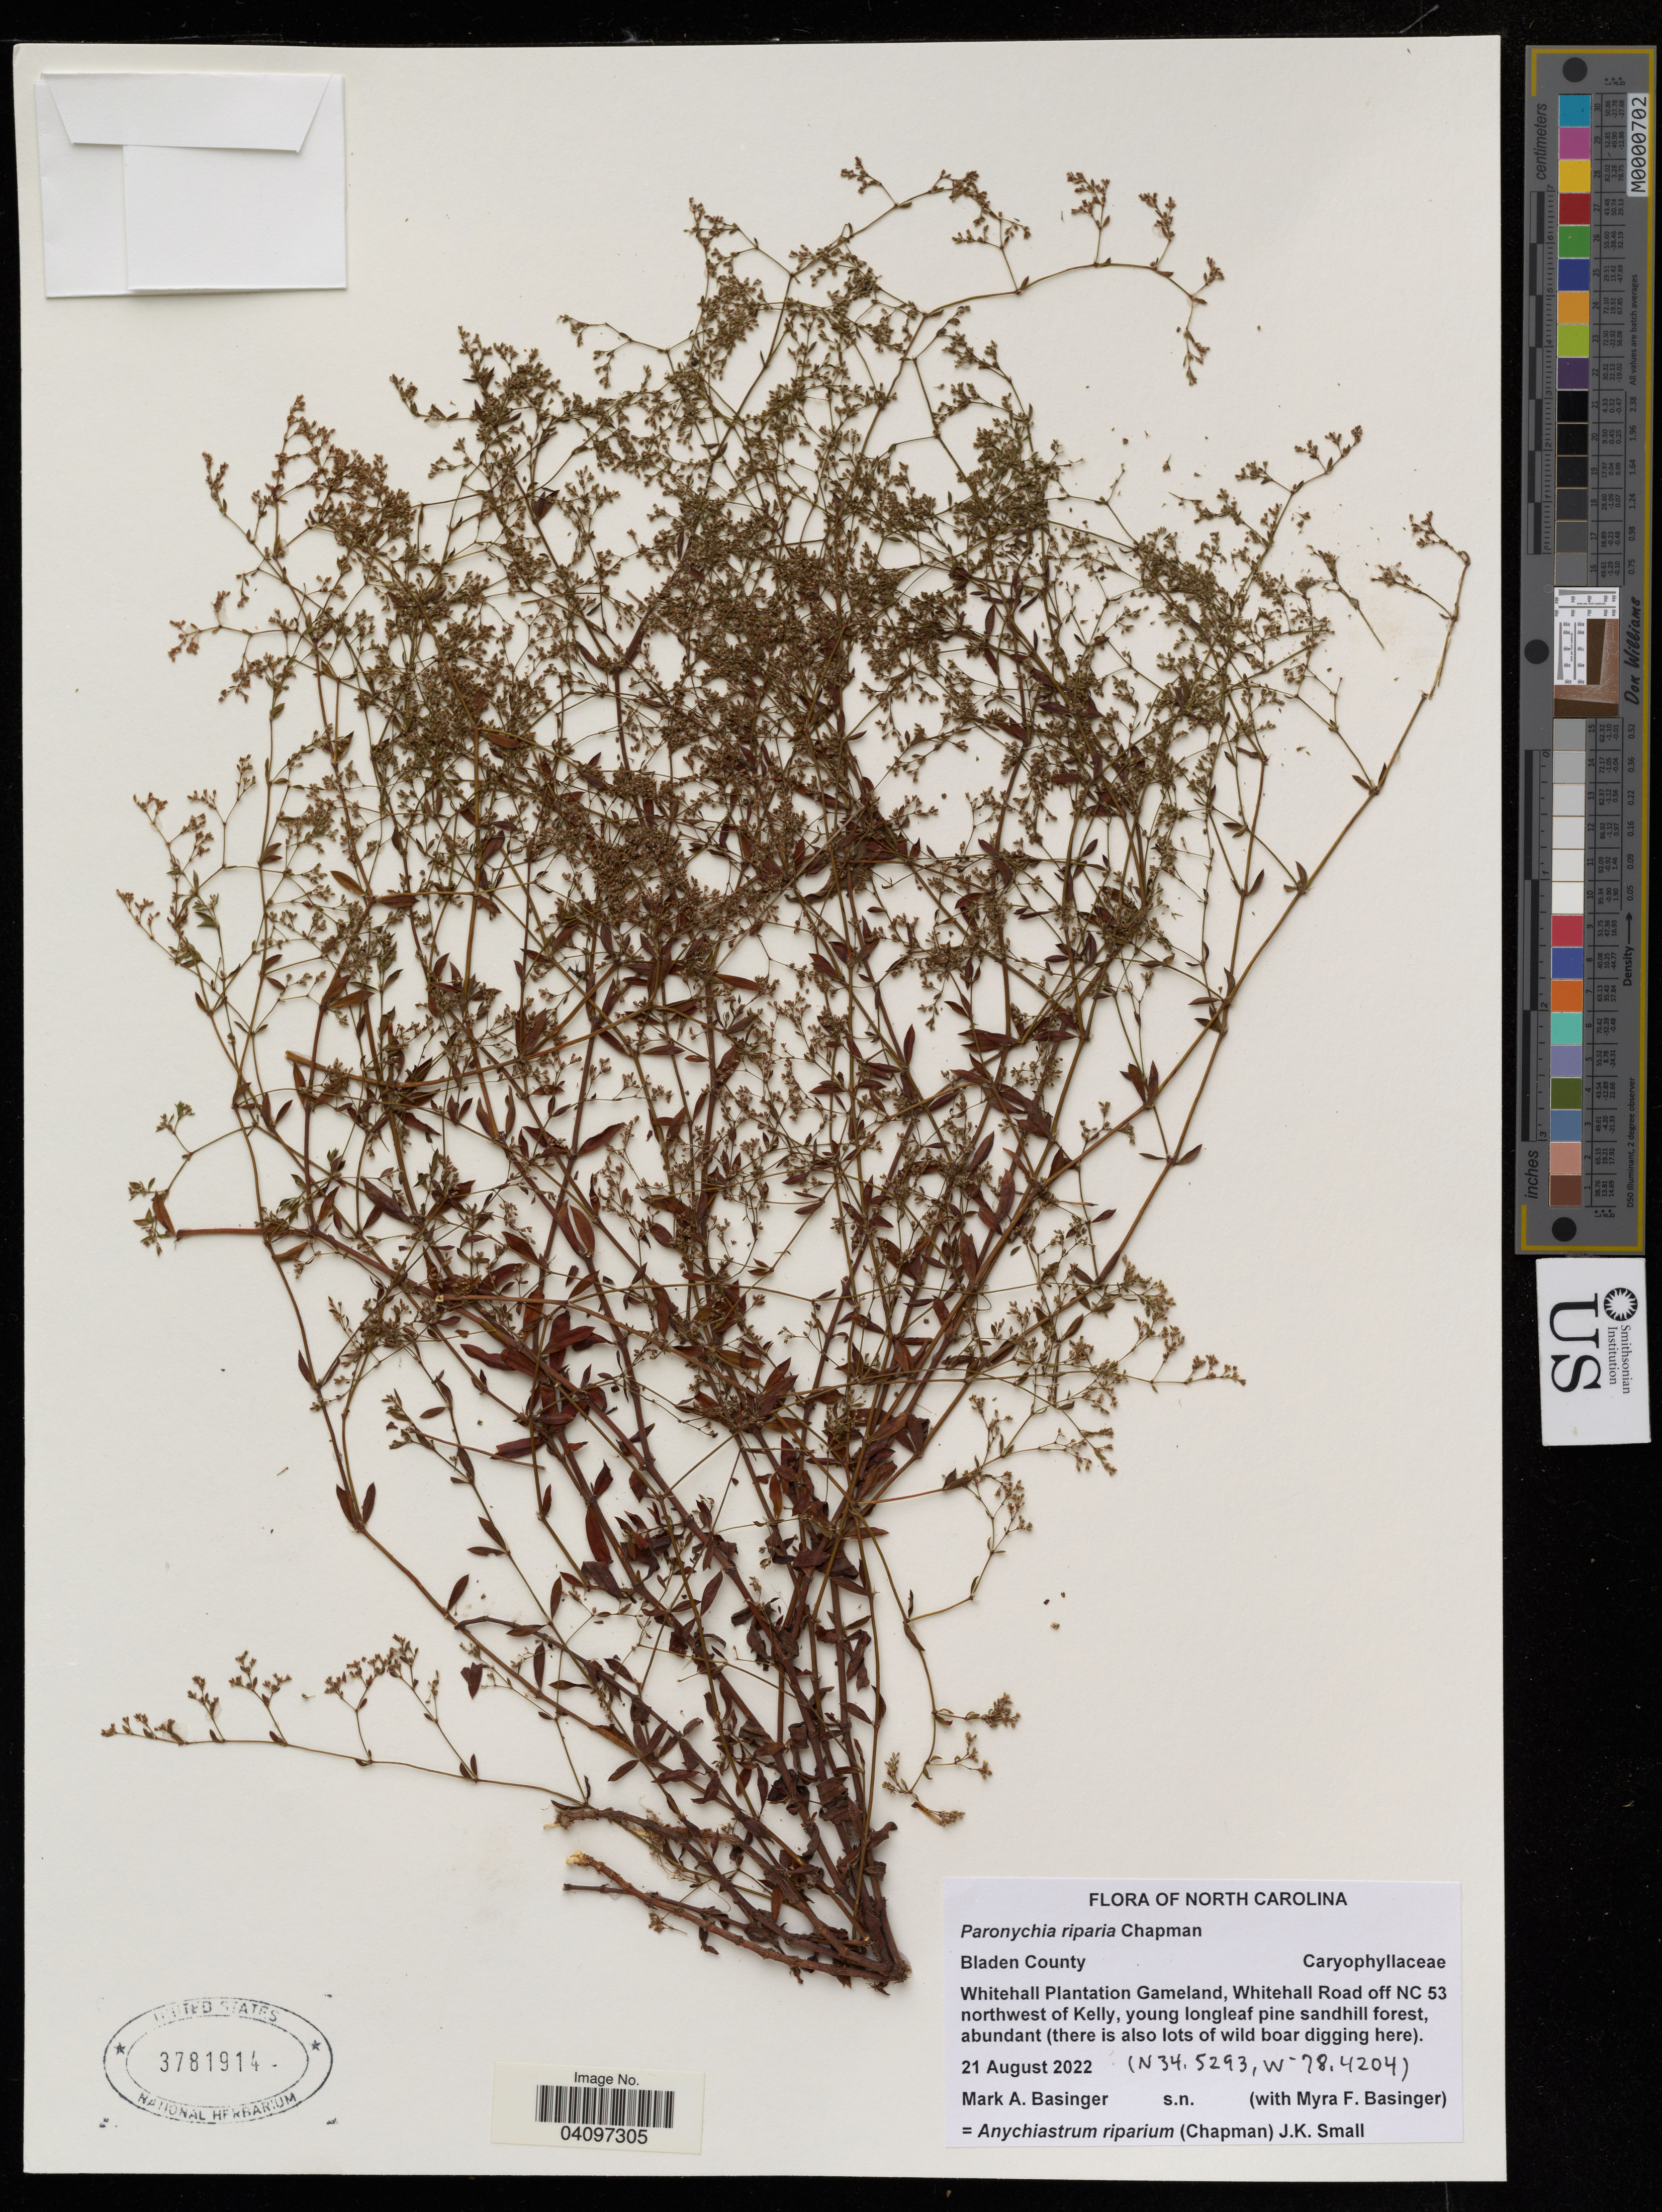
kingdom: Plantae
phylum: Tracheophyta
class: Magnoliopsida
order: Caryophyllales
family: Caryophyllaceae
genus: Paronychia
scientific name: Paronychia riparia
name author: Chapm.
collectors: M. Basinger & M. Basinger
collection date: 2022-08-21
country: United States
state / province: North Carolina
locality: Bladen County. Whitehall Plantation Gameland, Whitehall Road off NC 53 northwest of Kelly, young longleaf pine sandhill forest.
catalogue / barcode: US 3781914